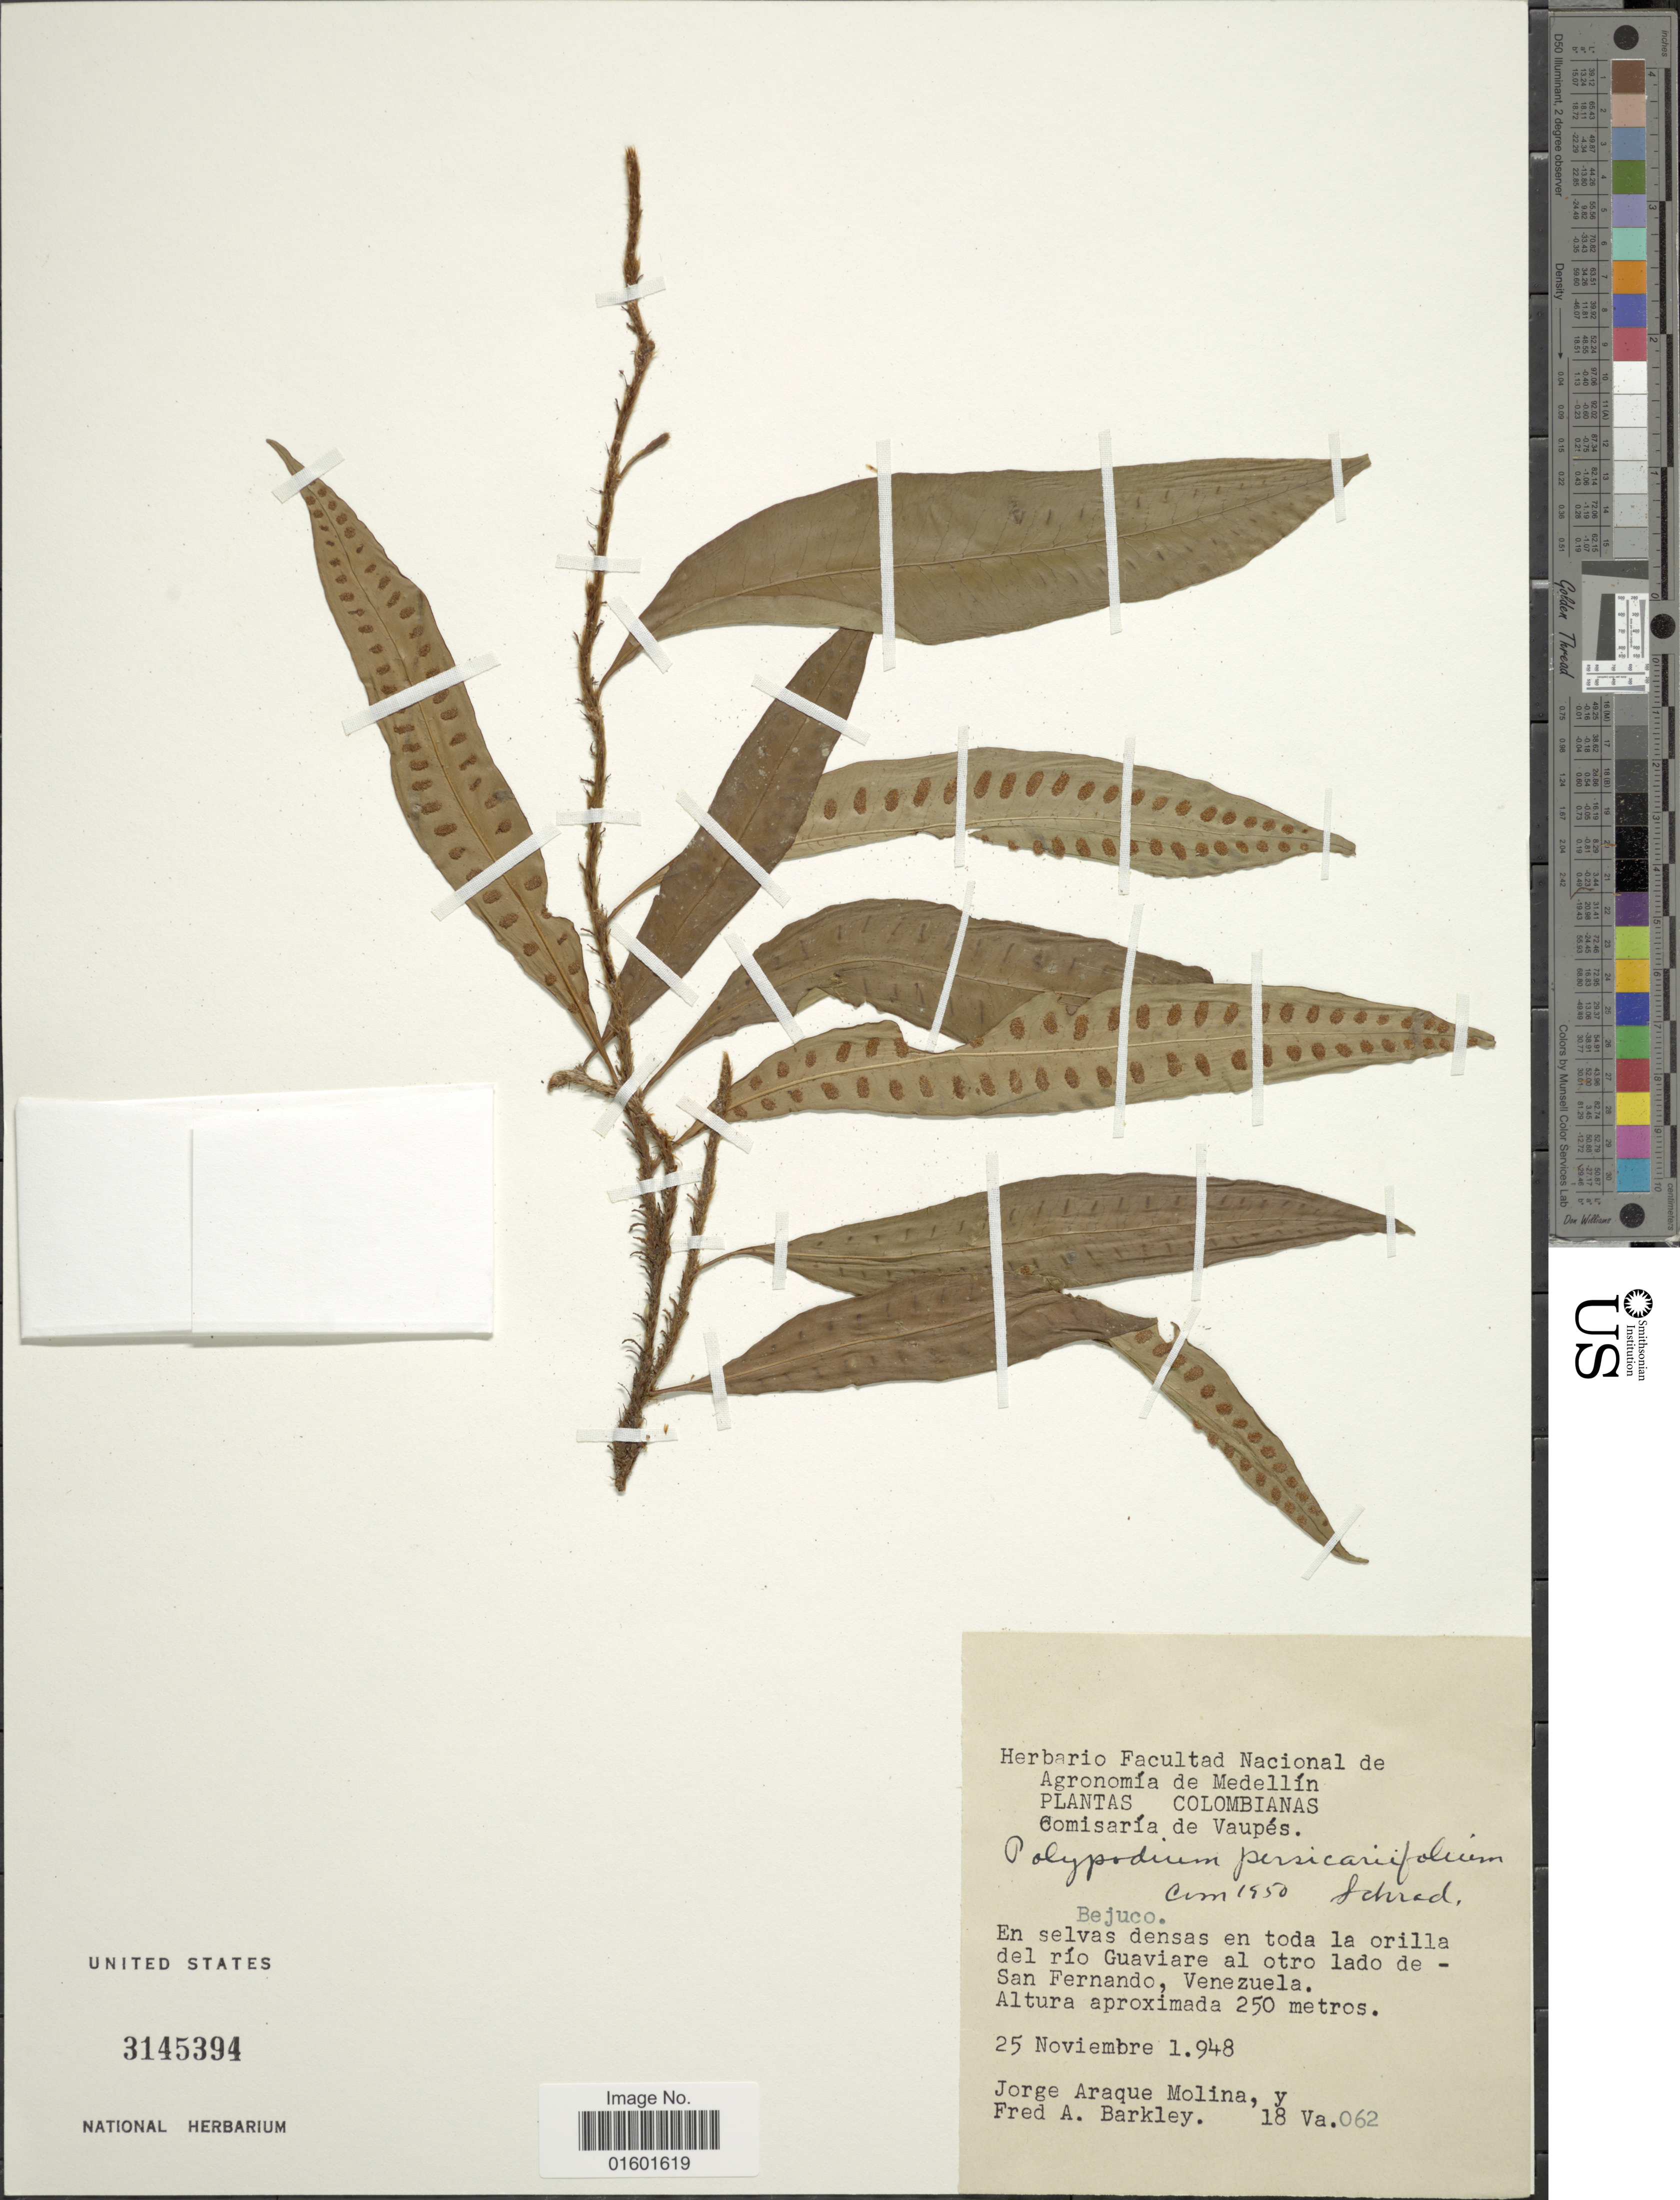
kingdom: Plantae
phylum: Tracheophyta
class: Polypodiopsida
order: Polypodiales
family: Polypodiaceae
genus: Microgramma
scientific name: Microgramma persicariifolia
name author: (Schrad.) C. Presl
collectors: J. A. Molina & F. A. Barkley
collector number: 18Va062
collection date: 1948-11-25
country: Colombia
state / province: Vaupés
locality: Bejuco. En selvas densas en toda la orilla del rio Guaviare al otro lado de San Fernando, Venezuela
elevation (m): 250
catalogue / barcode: US 3145394